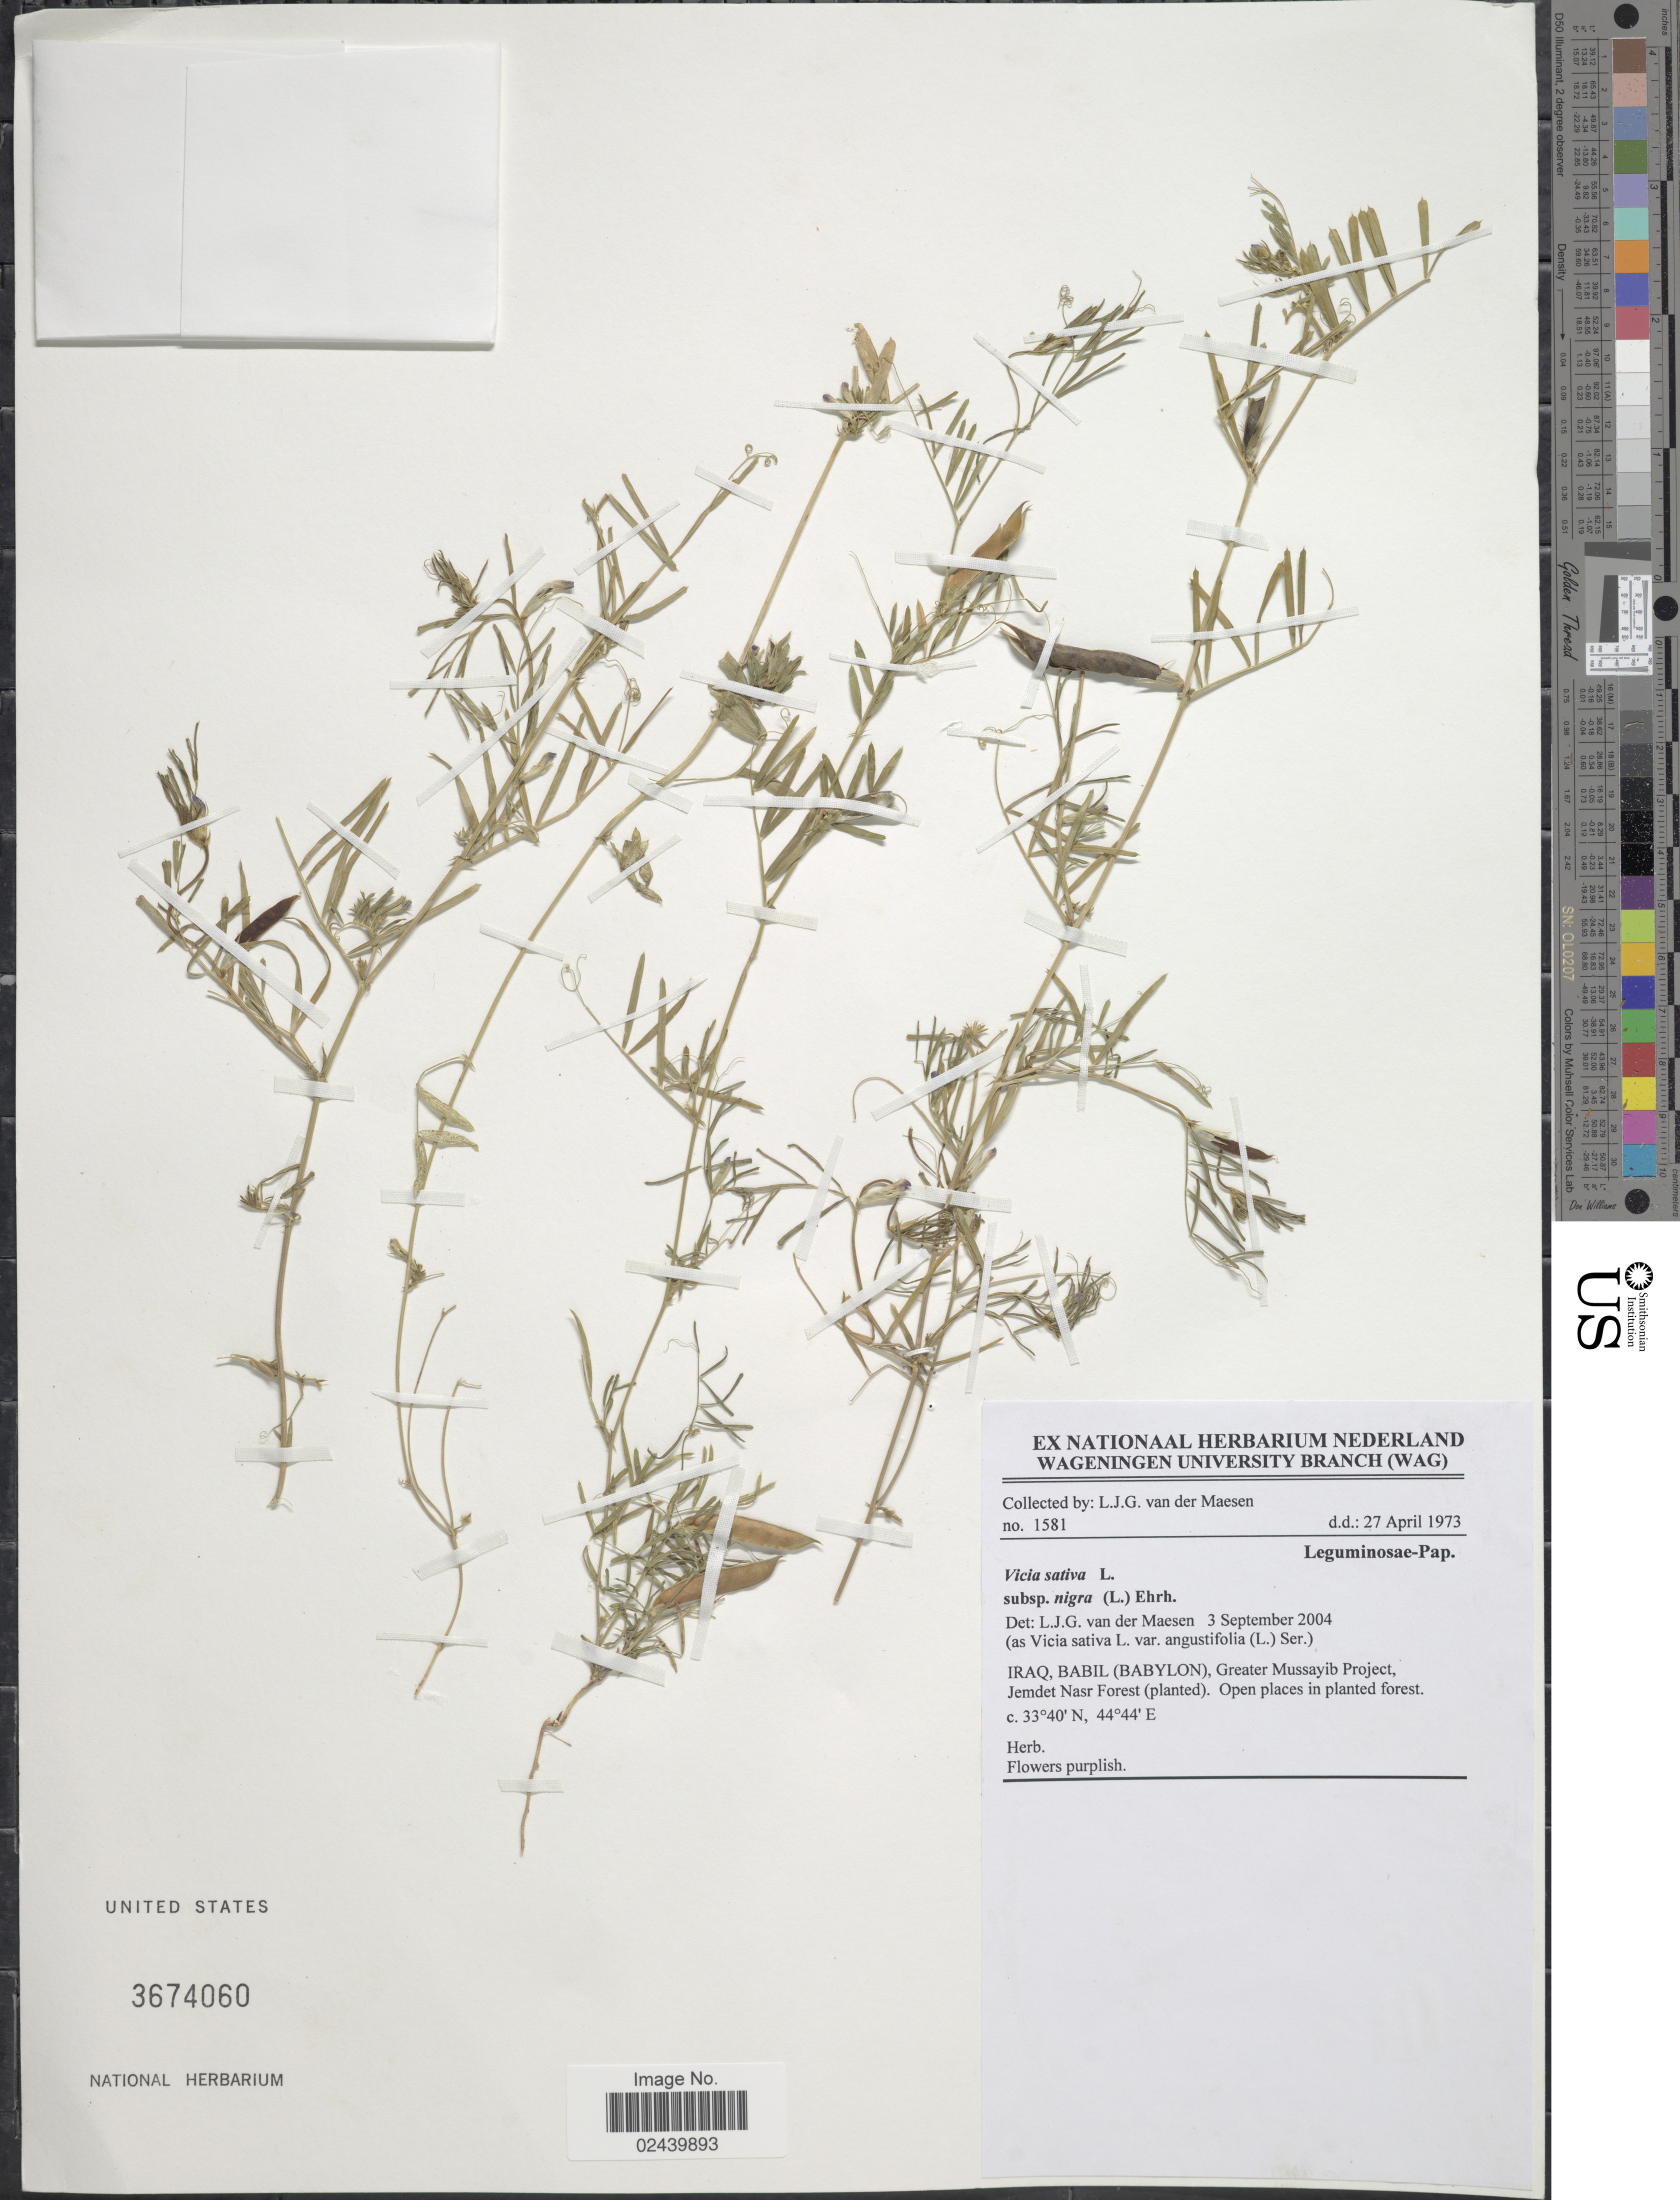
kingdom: Plantae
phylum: Tracheophyta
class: Magnoliopsida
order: Fabales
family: Fabaceae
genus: Vicia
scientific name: Vicia sativa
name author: L.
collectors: L. van der Maesen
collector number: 1581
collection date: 1973-04-27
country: Iraq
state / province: Babil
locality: (Babylon), Greater Mussayib Project, Jemdet Nasr Forest (planted)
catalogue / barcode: US 3674060